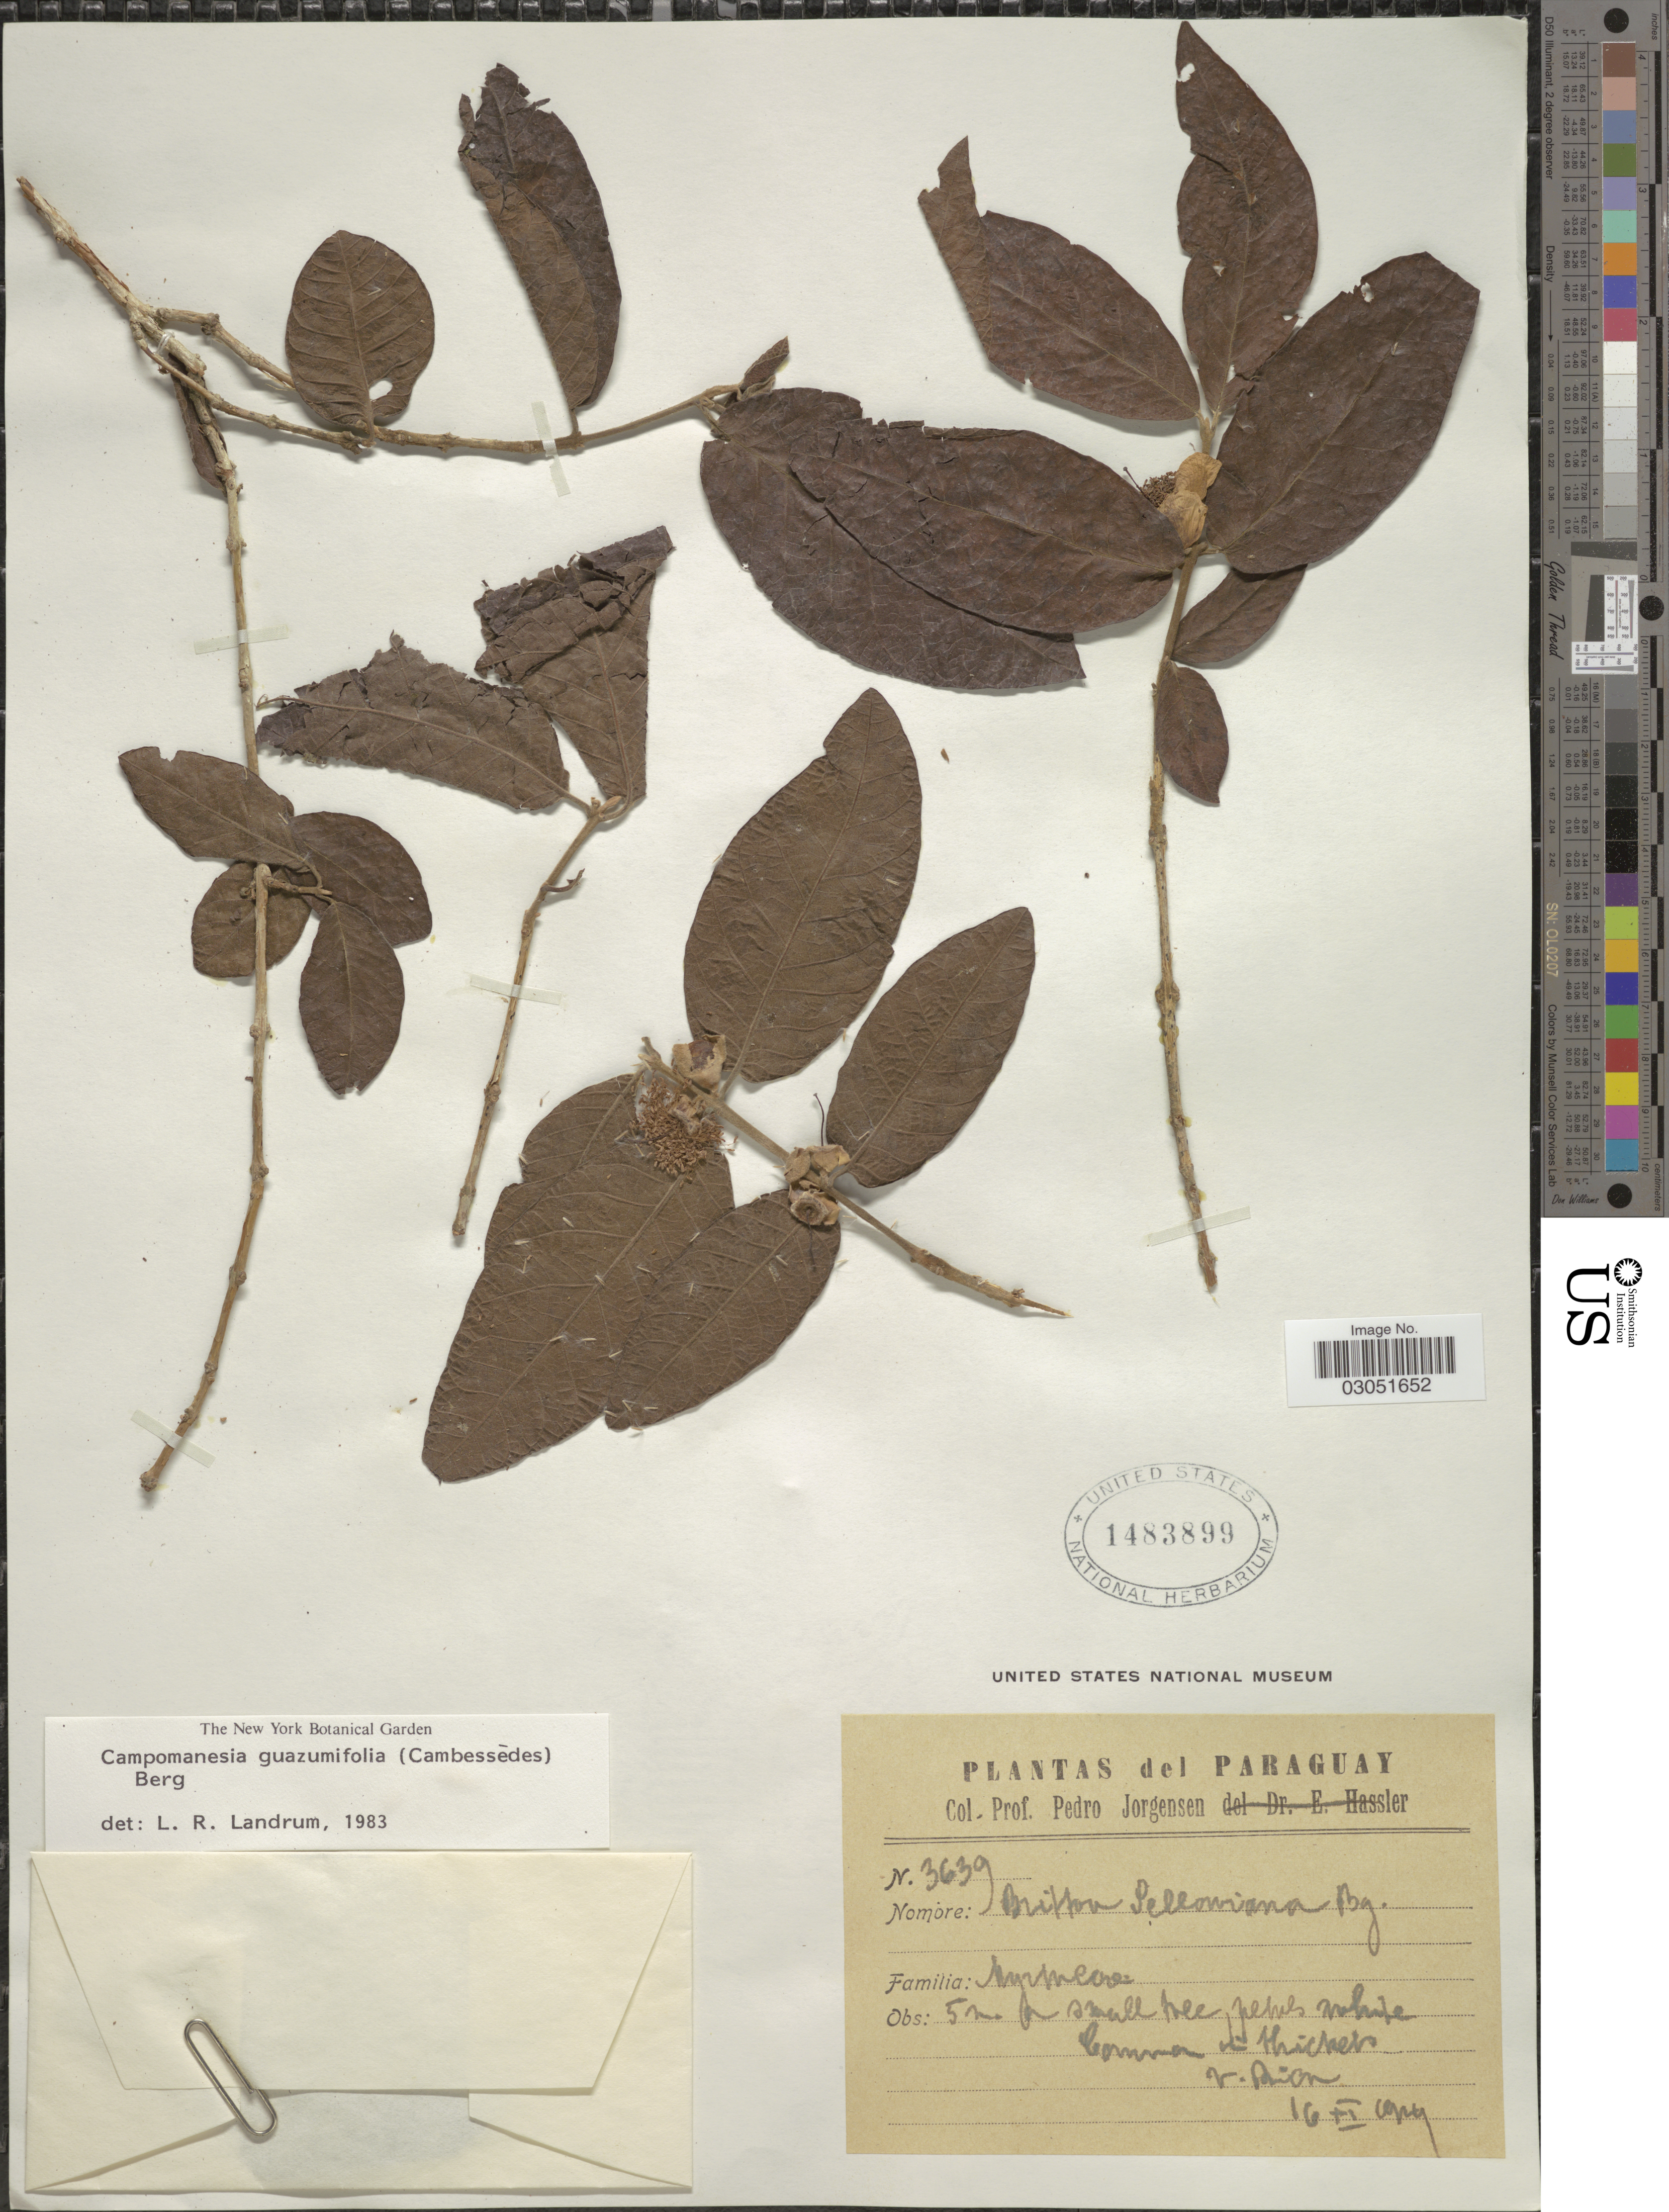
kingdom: Plantae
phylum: Tracheophyta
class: Magnoliopsida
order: Myrtales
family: Myrtaceae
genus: Campomanesia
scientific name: Campomanesia guazumifolia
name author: (Cambess.) O. Berg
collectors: P. Jörgensen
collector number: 3639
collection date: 1929-11-16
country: Paraguay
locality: V. Rica.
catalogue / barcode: US 1483899